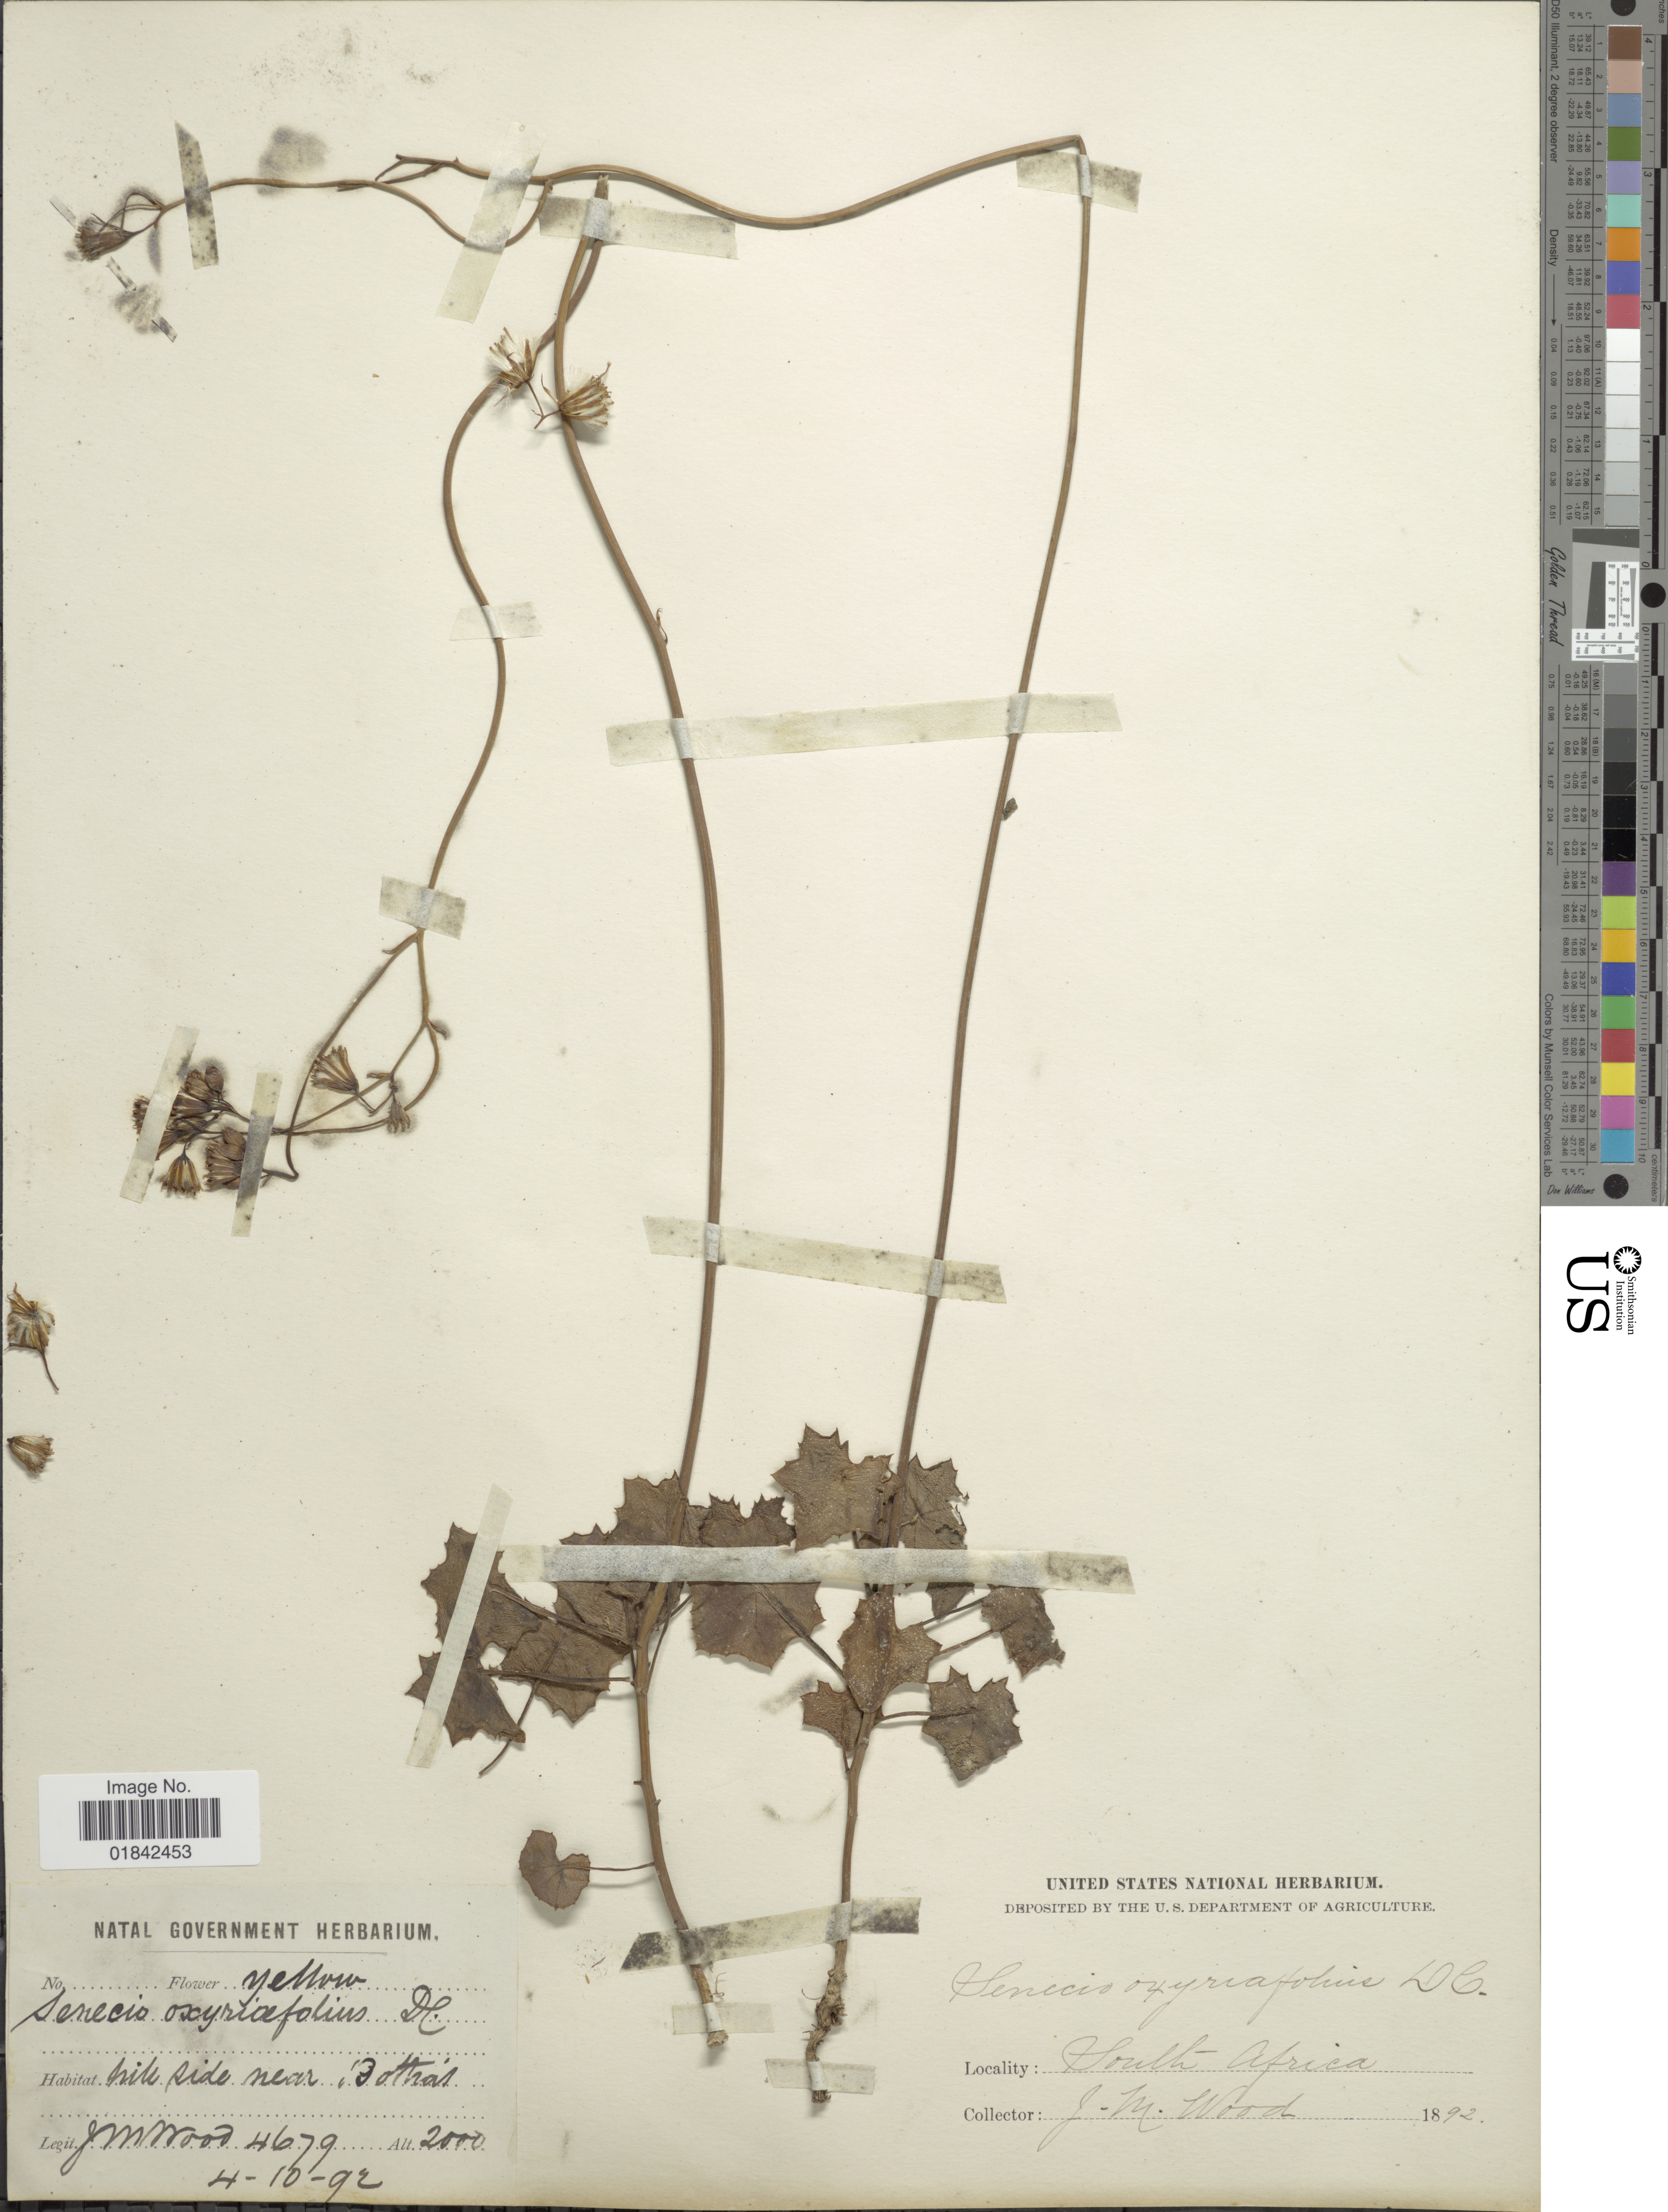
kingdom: Plantae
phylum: Tracheophyta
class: Magnoliopsida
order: Asterales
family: Asteraceae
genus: Senecio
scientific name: Senecio oxyriifolius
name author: DC.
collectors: J. Medley Wood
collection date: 1892-10-04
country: South Africa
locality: Hill side near Bothas.